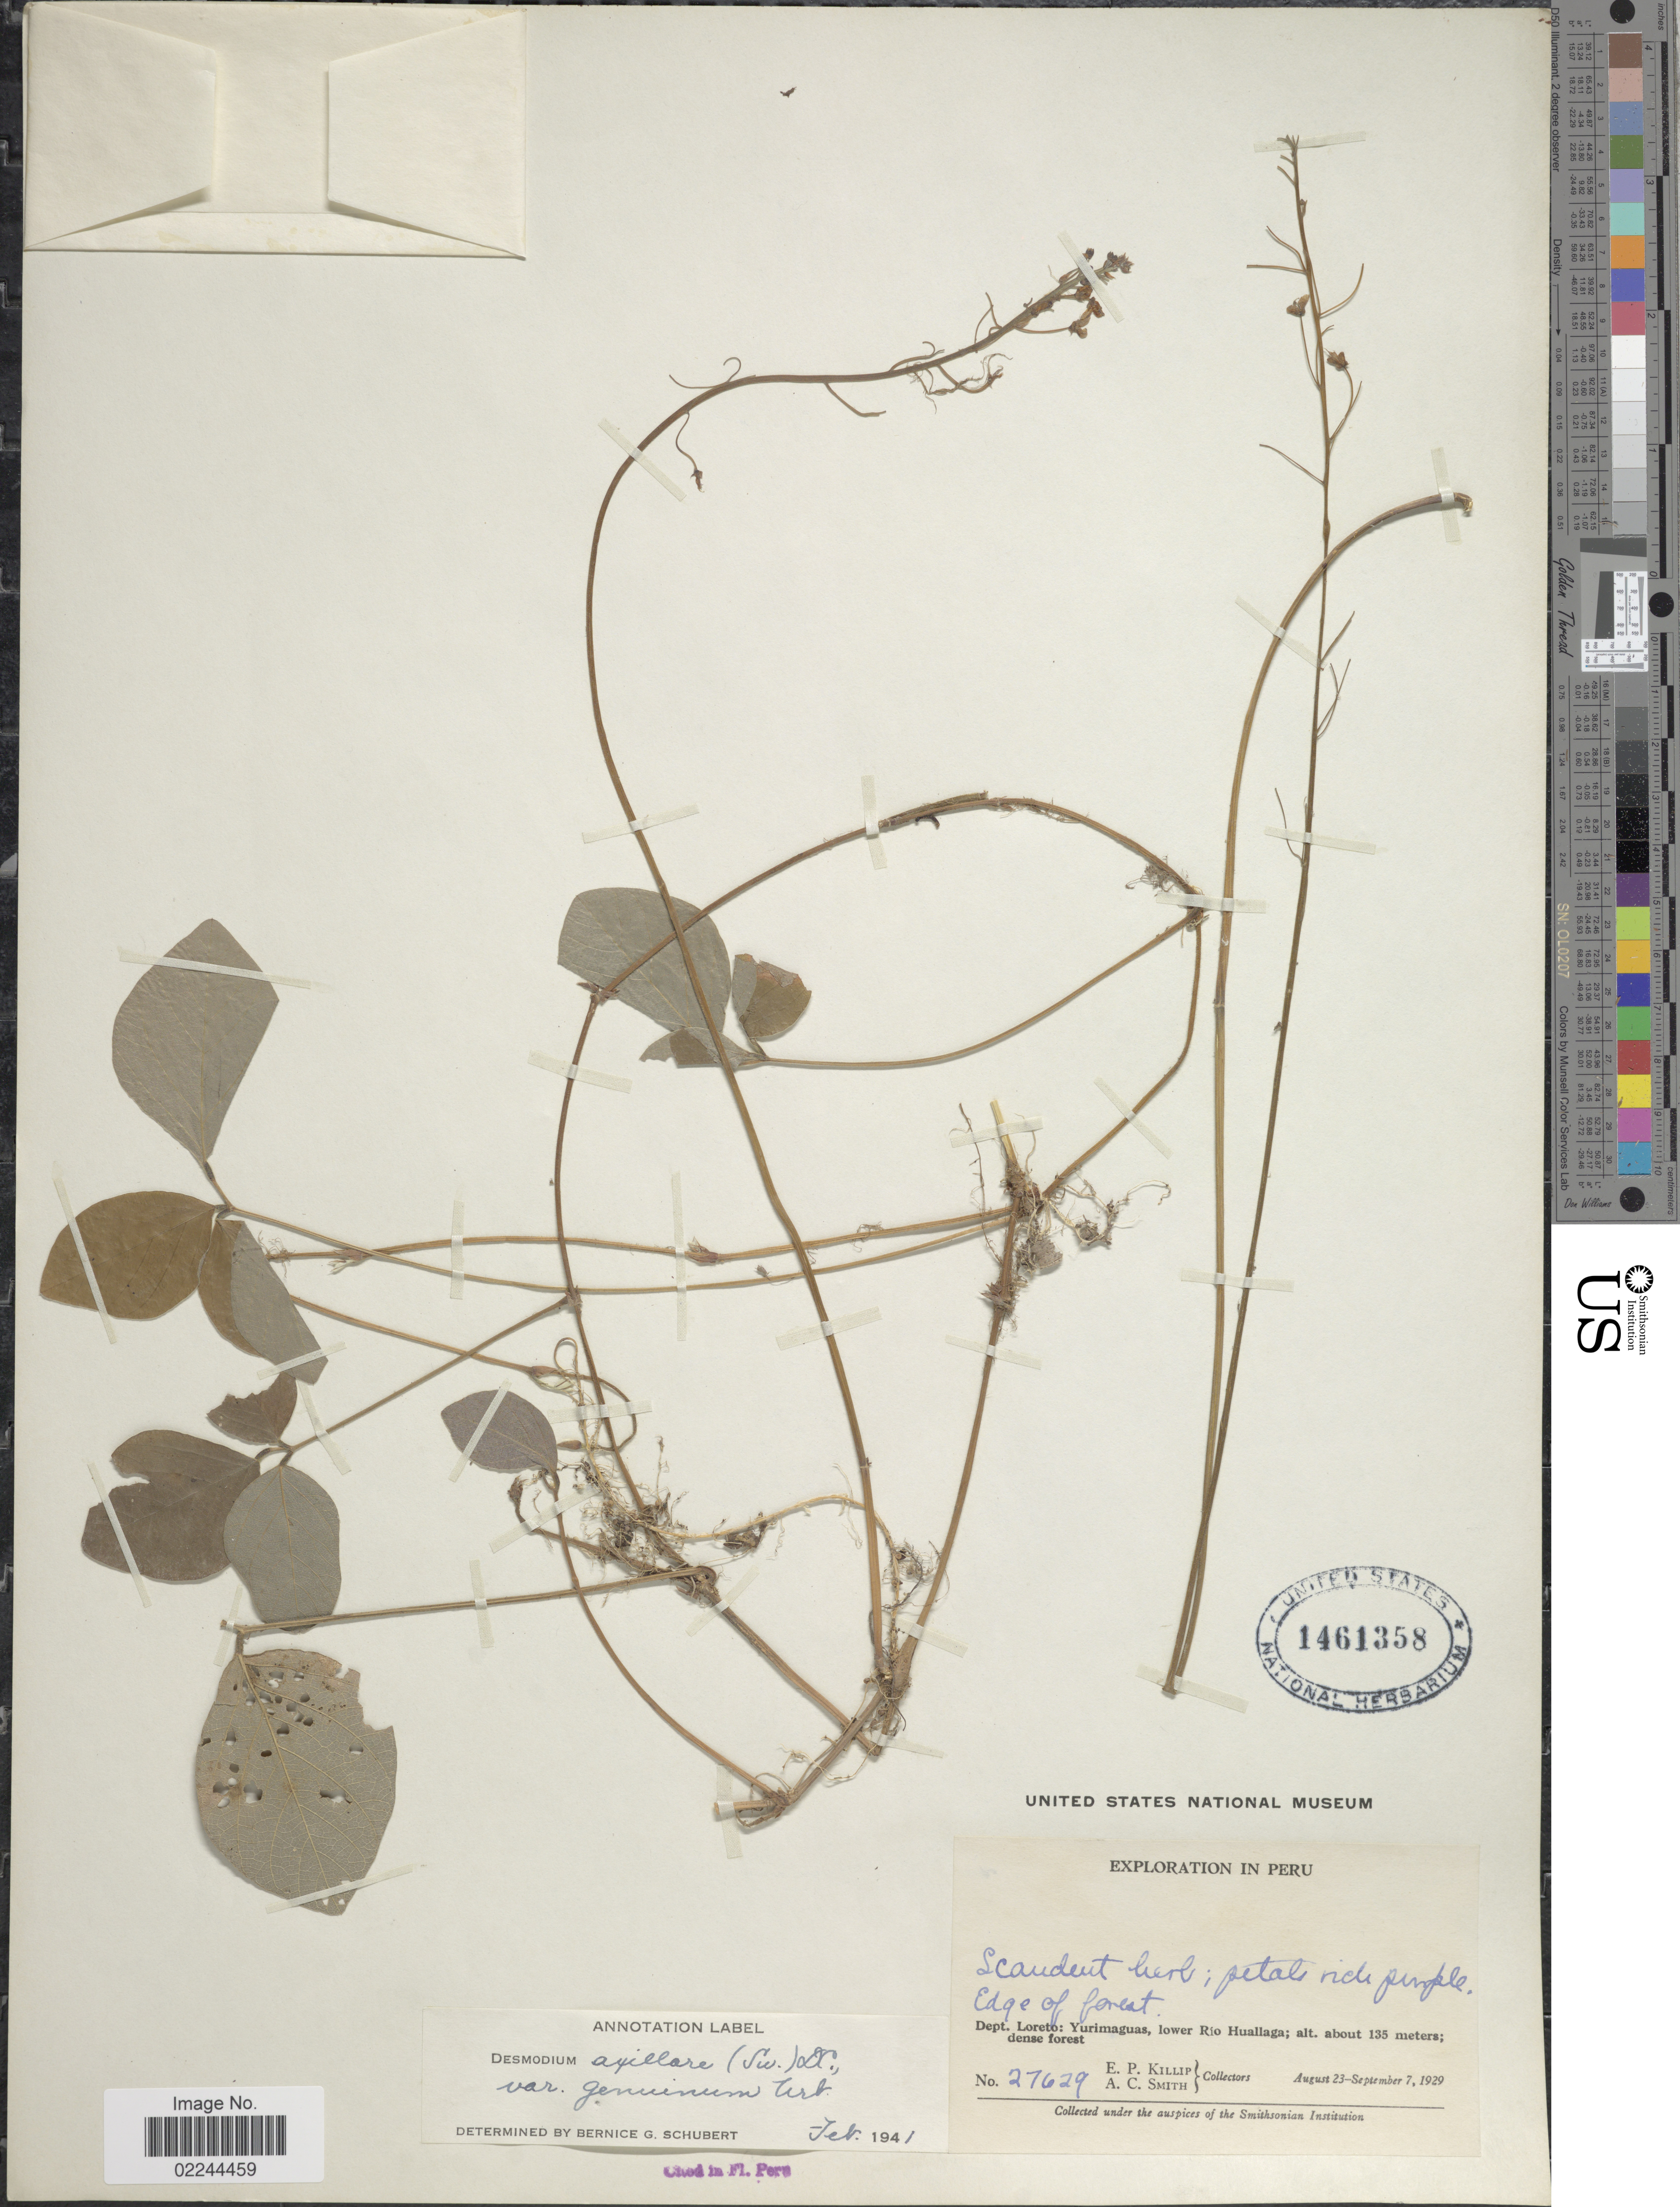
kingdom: Plantae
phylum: Tracheophyta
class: Magnoliopsida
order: Fabales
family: Fabaceae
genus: Desmodium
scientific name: Desmodium axillare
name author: (Sw.) DC.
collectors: E. P. Killip & A. C. Smith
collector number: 27629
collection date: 1929-08-23/1929-09-07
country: Peru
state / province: Loreto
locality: Edge of forest. Dept. Loreto: Yurimaguas, lower Rio Huallaga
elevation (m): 135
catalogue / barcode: US 1461358